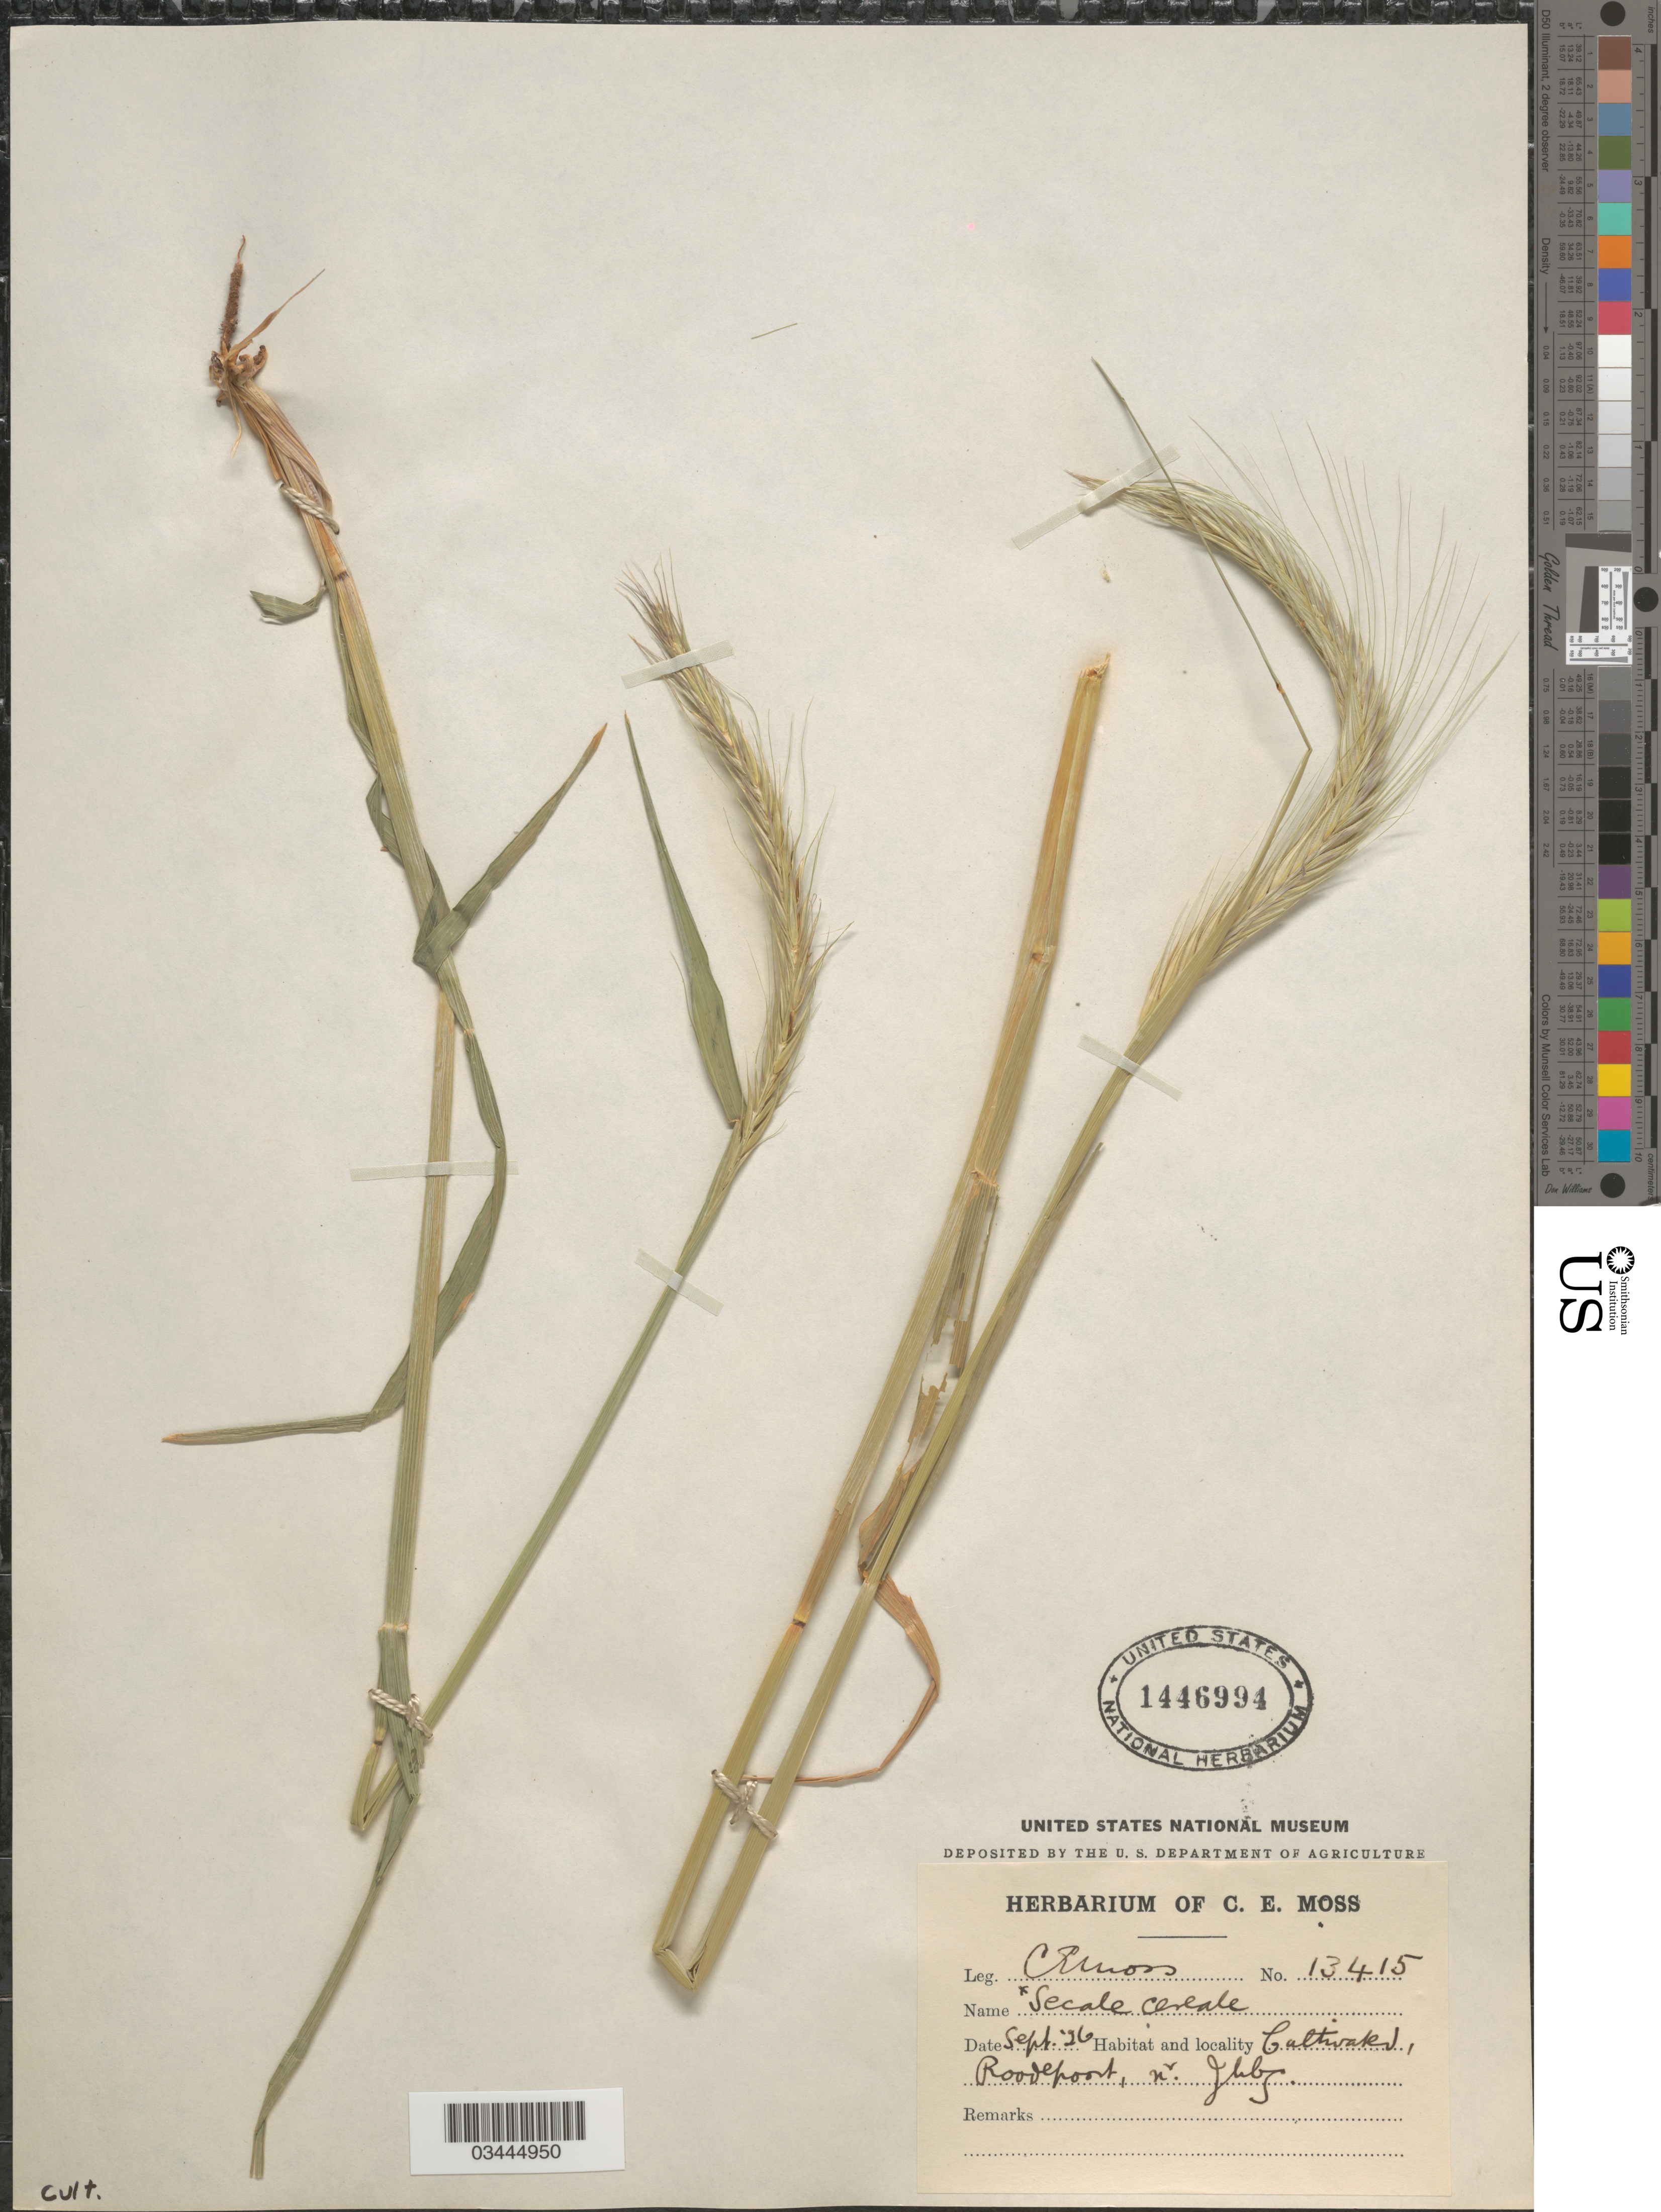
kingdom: Plantae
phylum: Tracheophyta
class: Liliopsida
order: Poales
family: Poaceae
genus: Secale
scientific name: Secale cereale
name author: L.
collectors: C. E. Moss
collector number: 13415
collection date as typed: Transcribed d/m/y: /9/26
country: South Africa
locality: Cultivated, Roodepoort, nr Jhbg.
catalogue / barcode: US 1446994